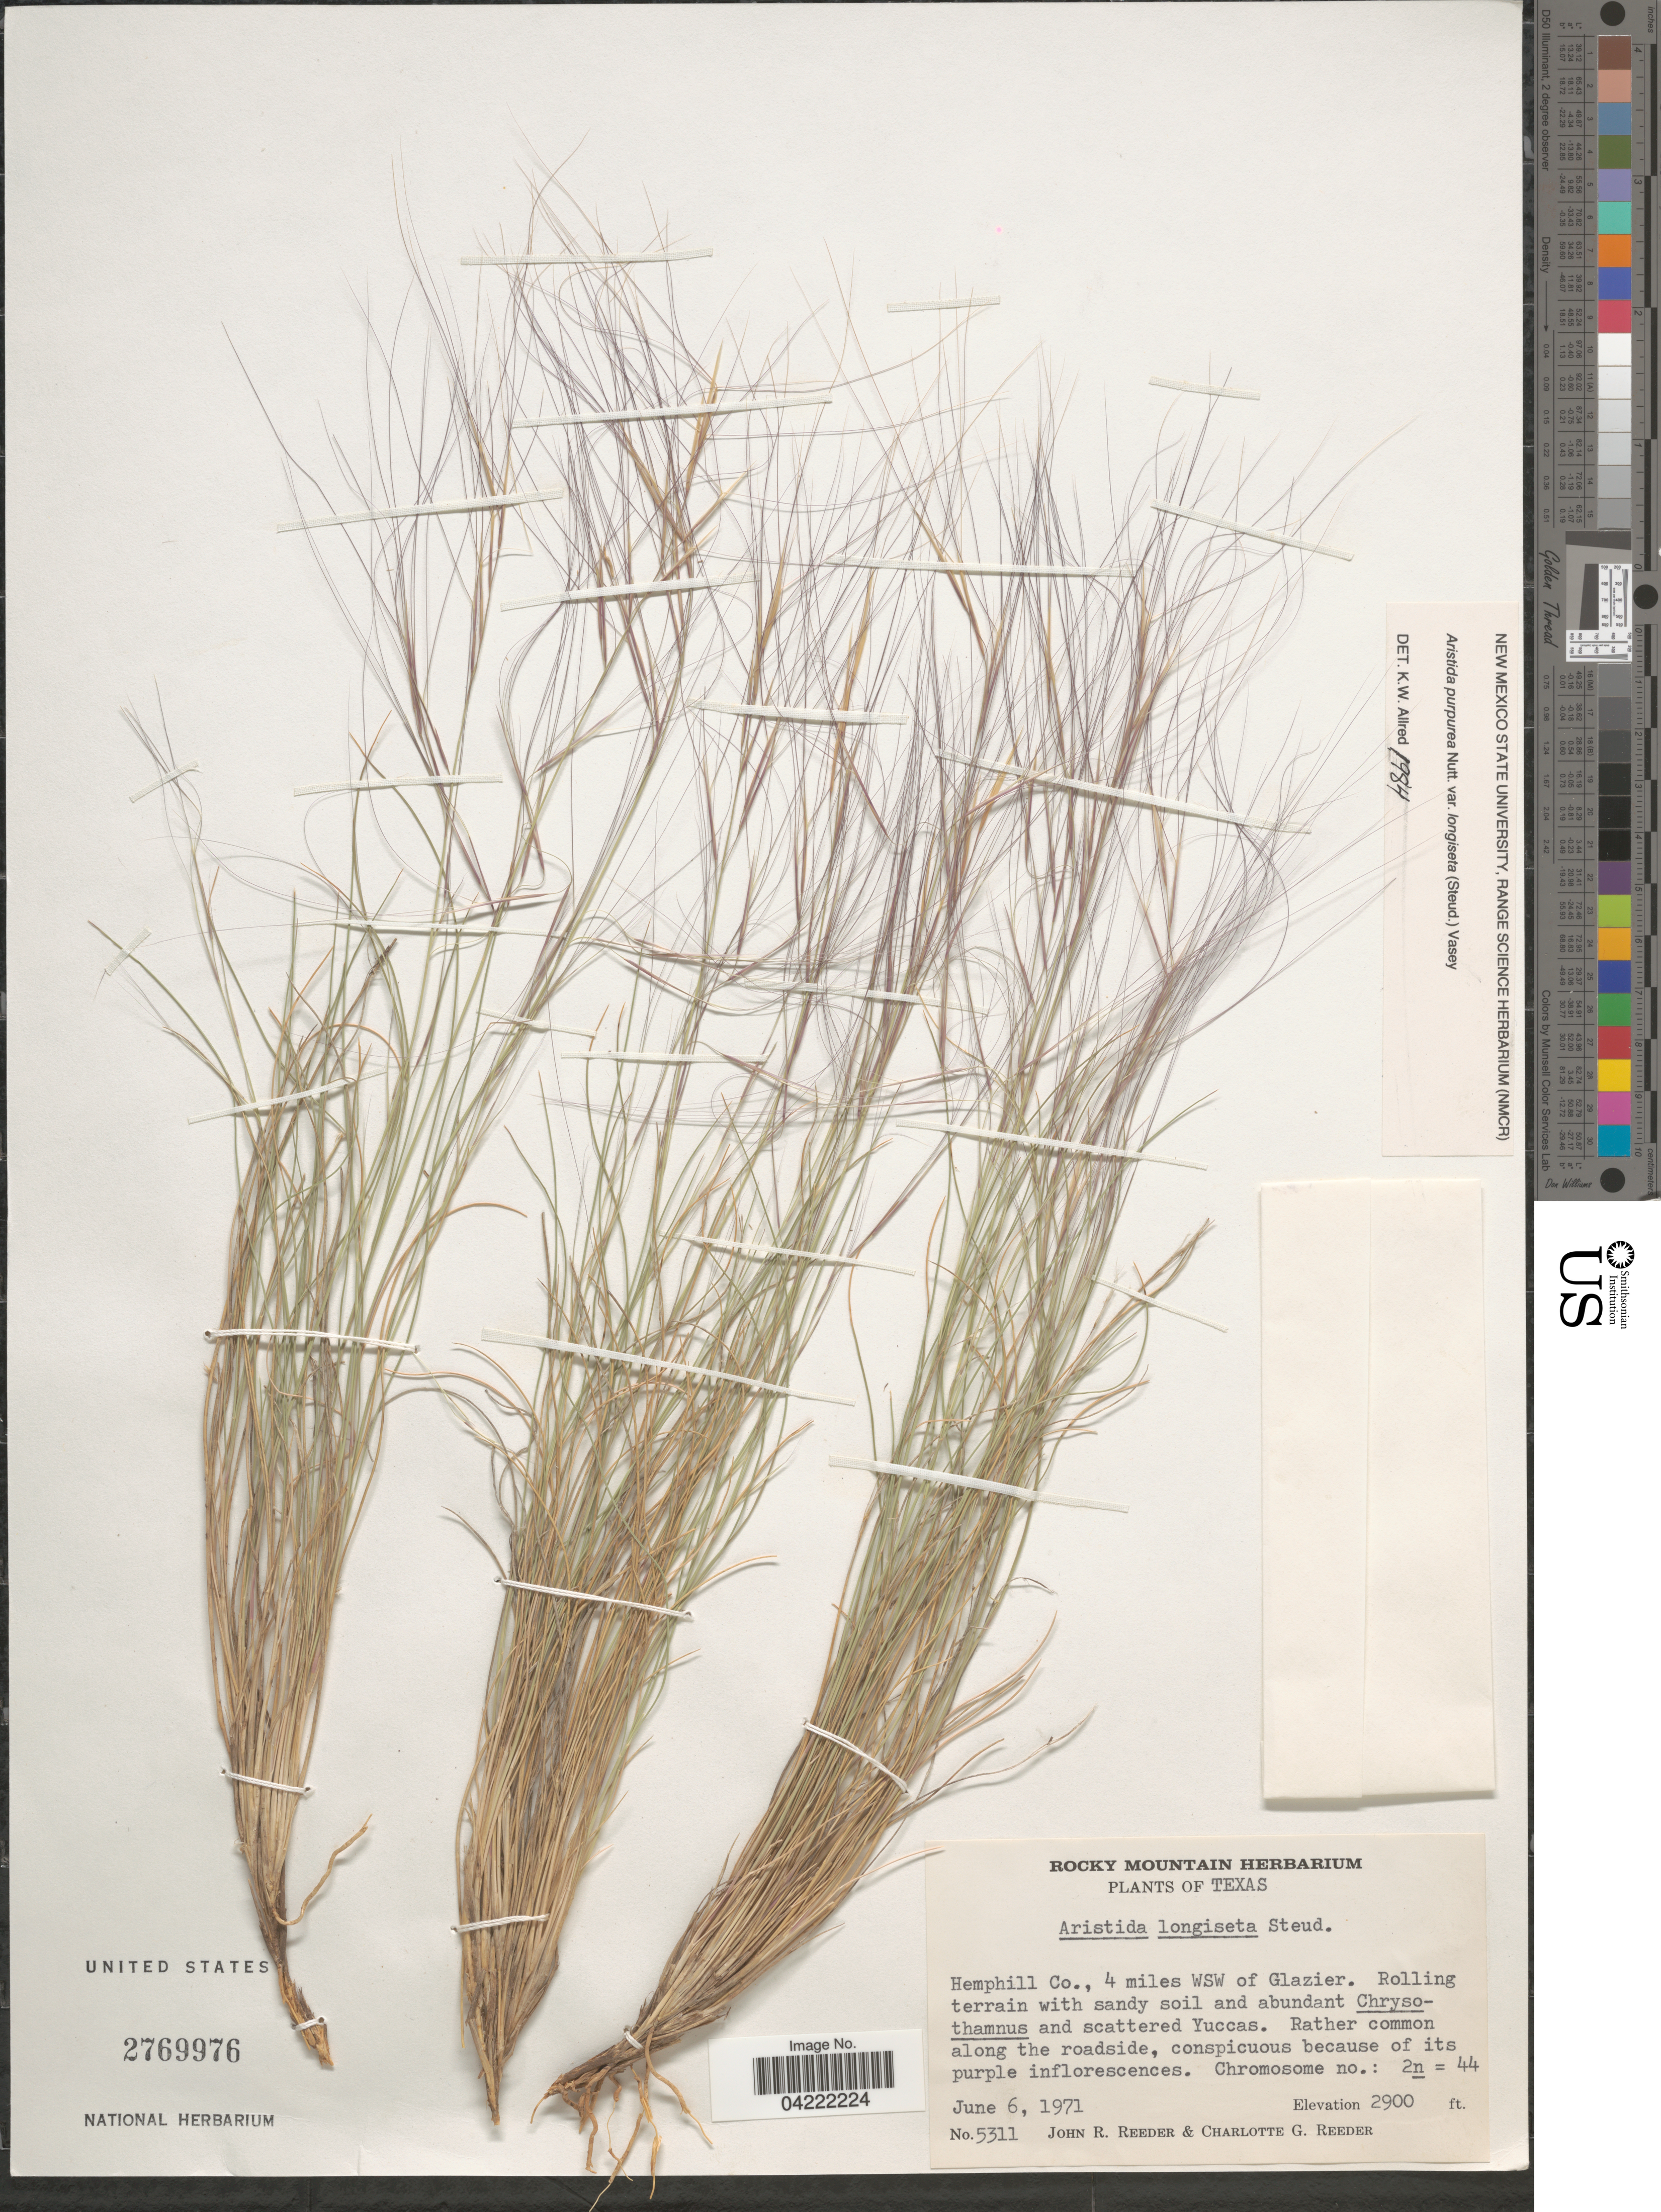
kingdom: Plantae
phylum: Tracheophyta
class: Liliopsida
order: Poales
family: Poaceae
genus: Aristida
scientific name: Aristida purpurea var. longiseta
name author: (Steud.) Vasey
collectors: J. R. Reeder & C. G. Reeder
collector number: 5311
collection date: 1971-06-06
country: United States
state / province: Texas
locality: Hemphill Co., 4 miles WSW of Glazier.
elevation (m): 884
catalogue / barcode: US 2769976